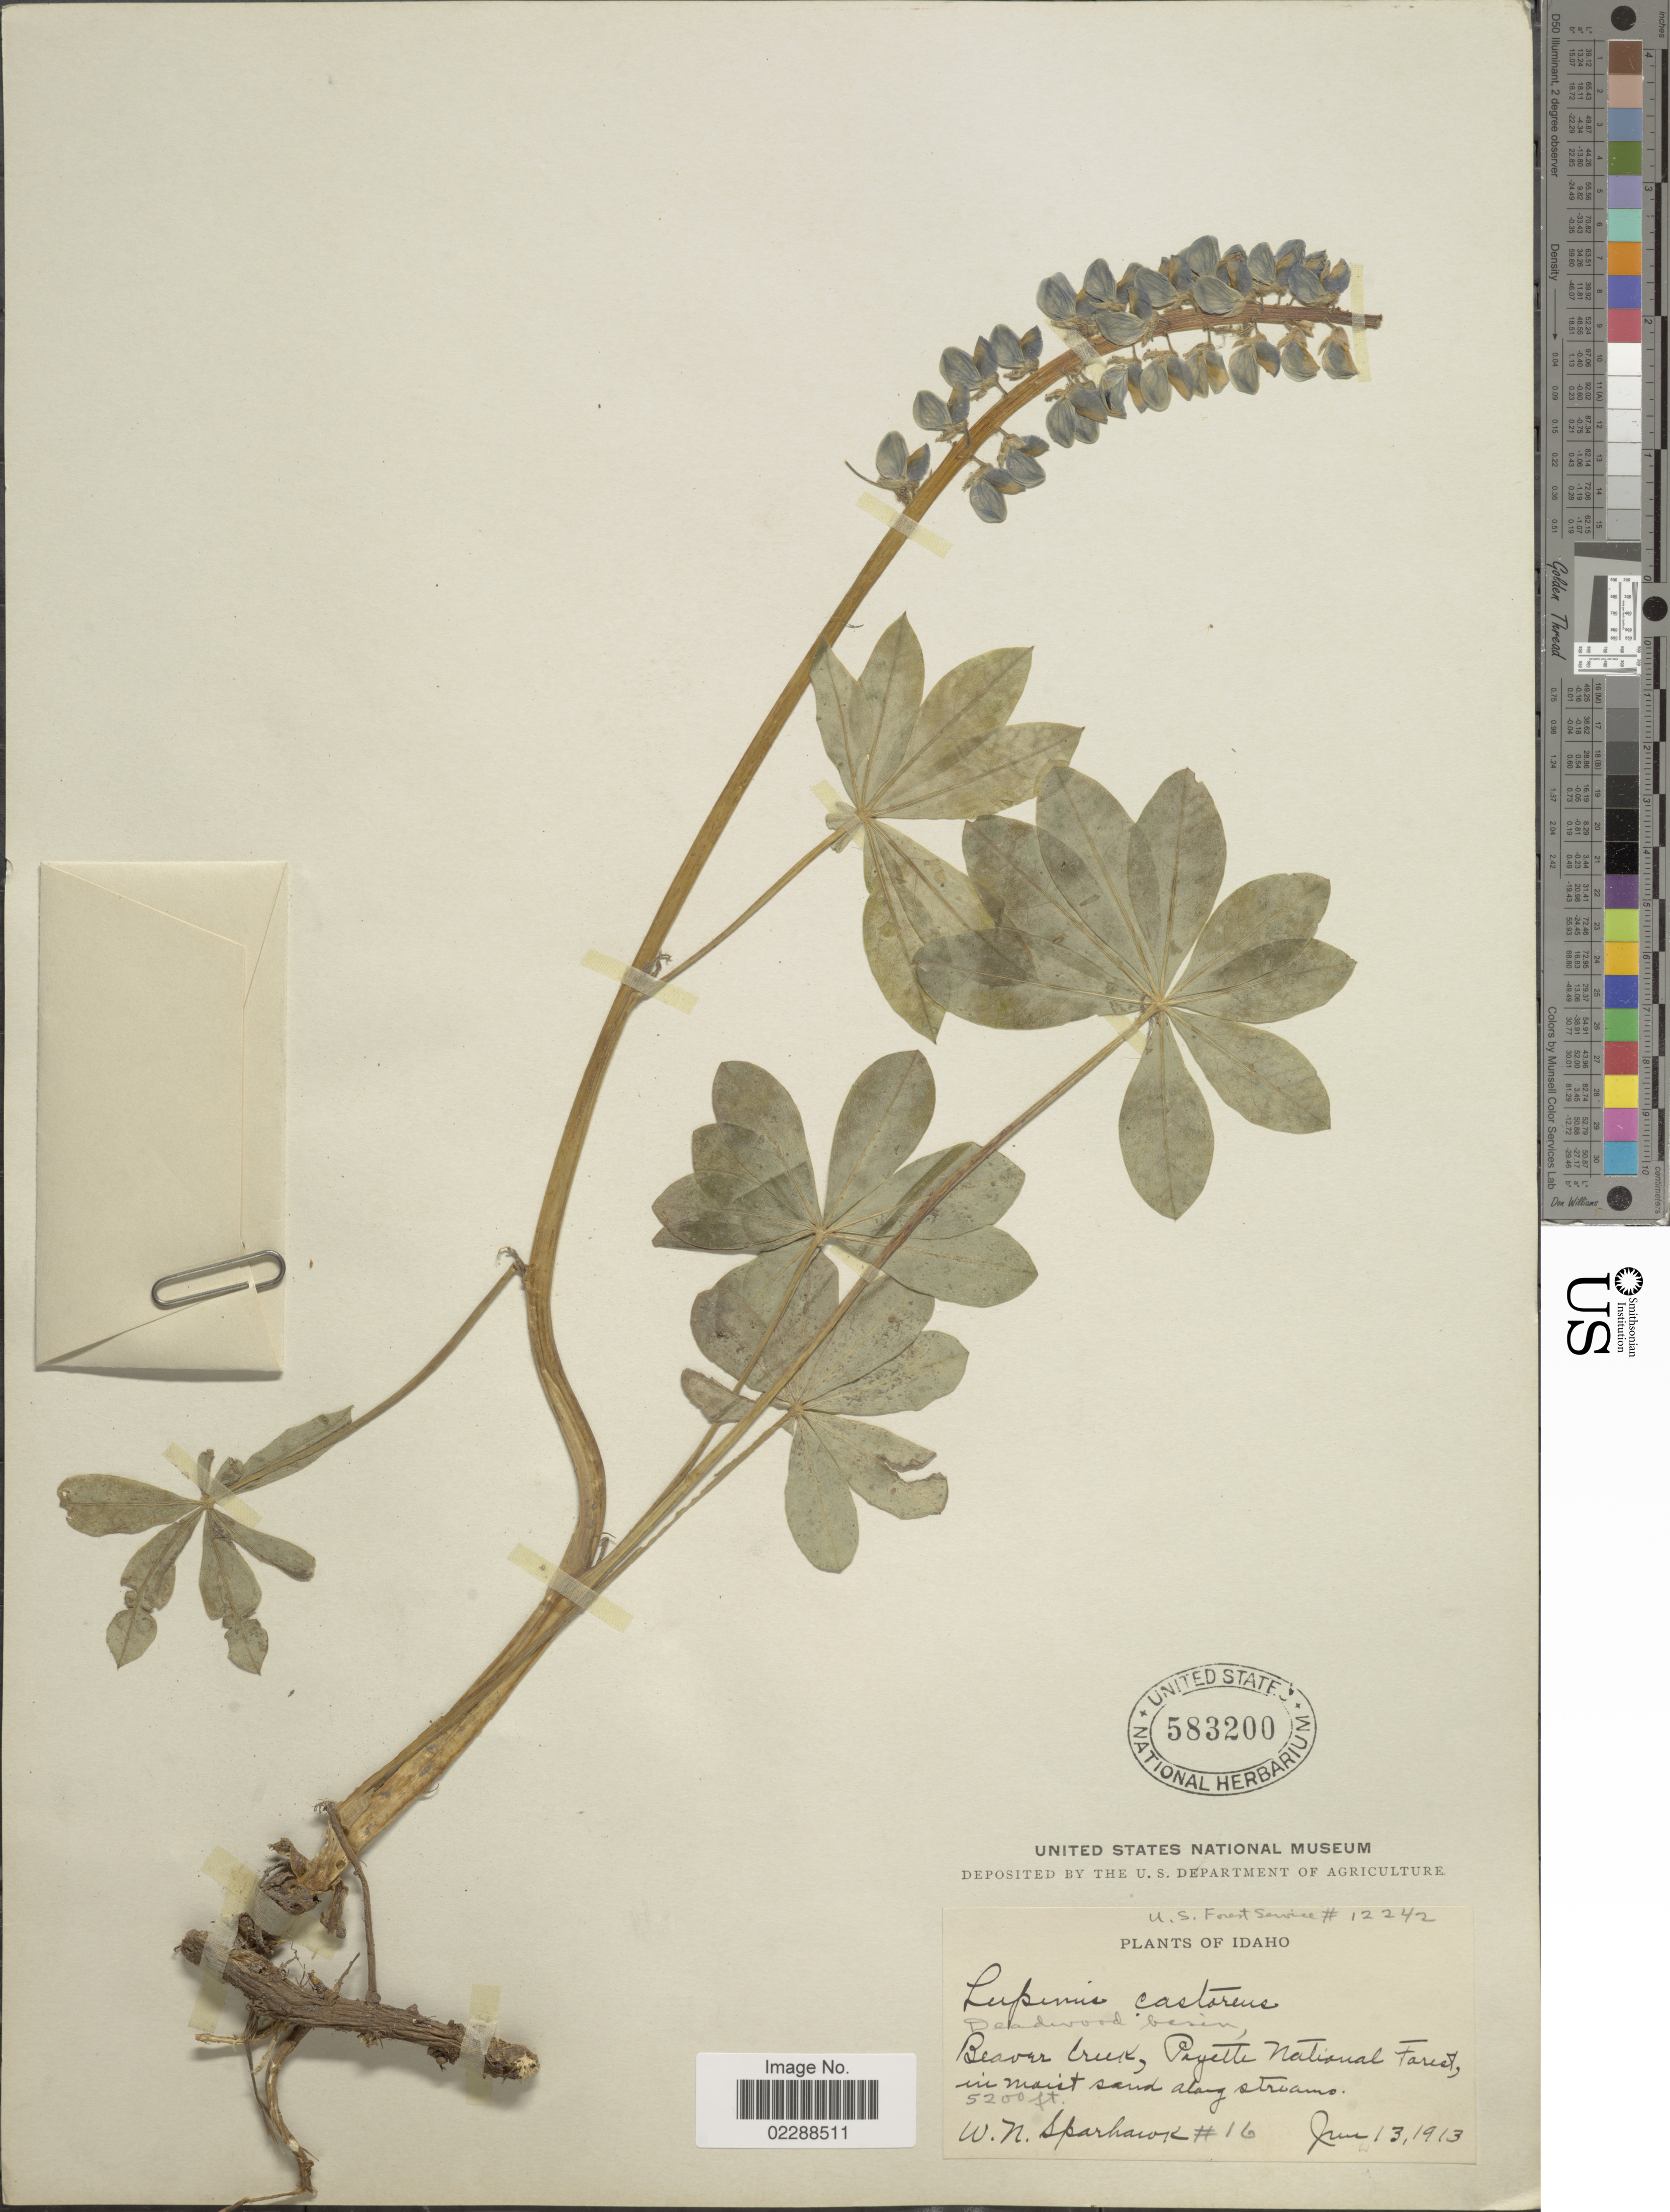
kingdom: Plantae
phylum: Tracheophyta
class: Magnoliopsida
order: Fabales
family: Fabaceae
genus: Lupinus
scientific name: Lupinus sp.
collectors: W. Sparhawk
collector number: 16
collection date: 1913-06-13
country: United States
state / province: Idaho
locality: Beaver Creek, Fayette National Forest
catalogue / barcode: US 583200